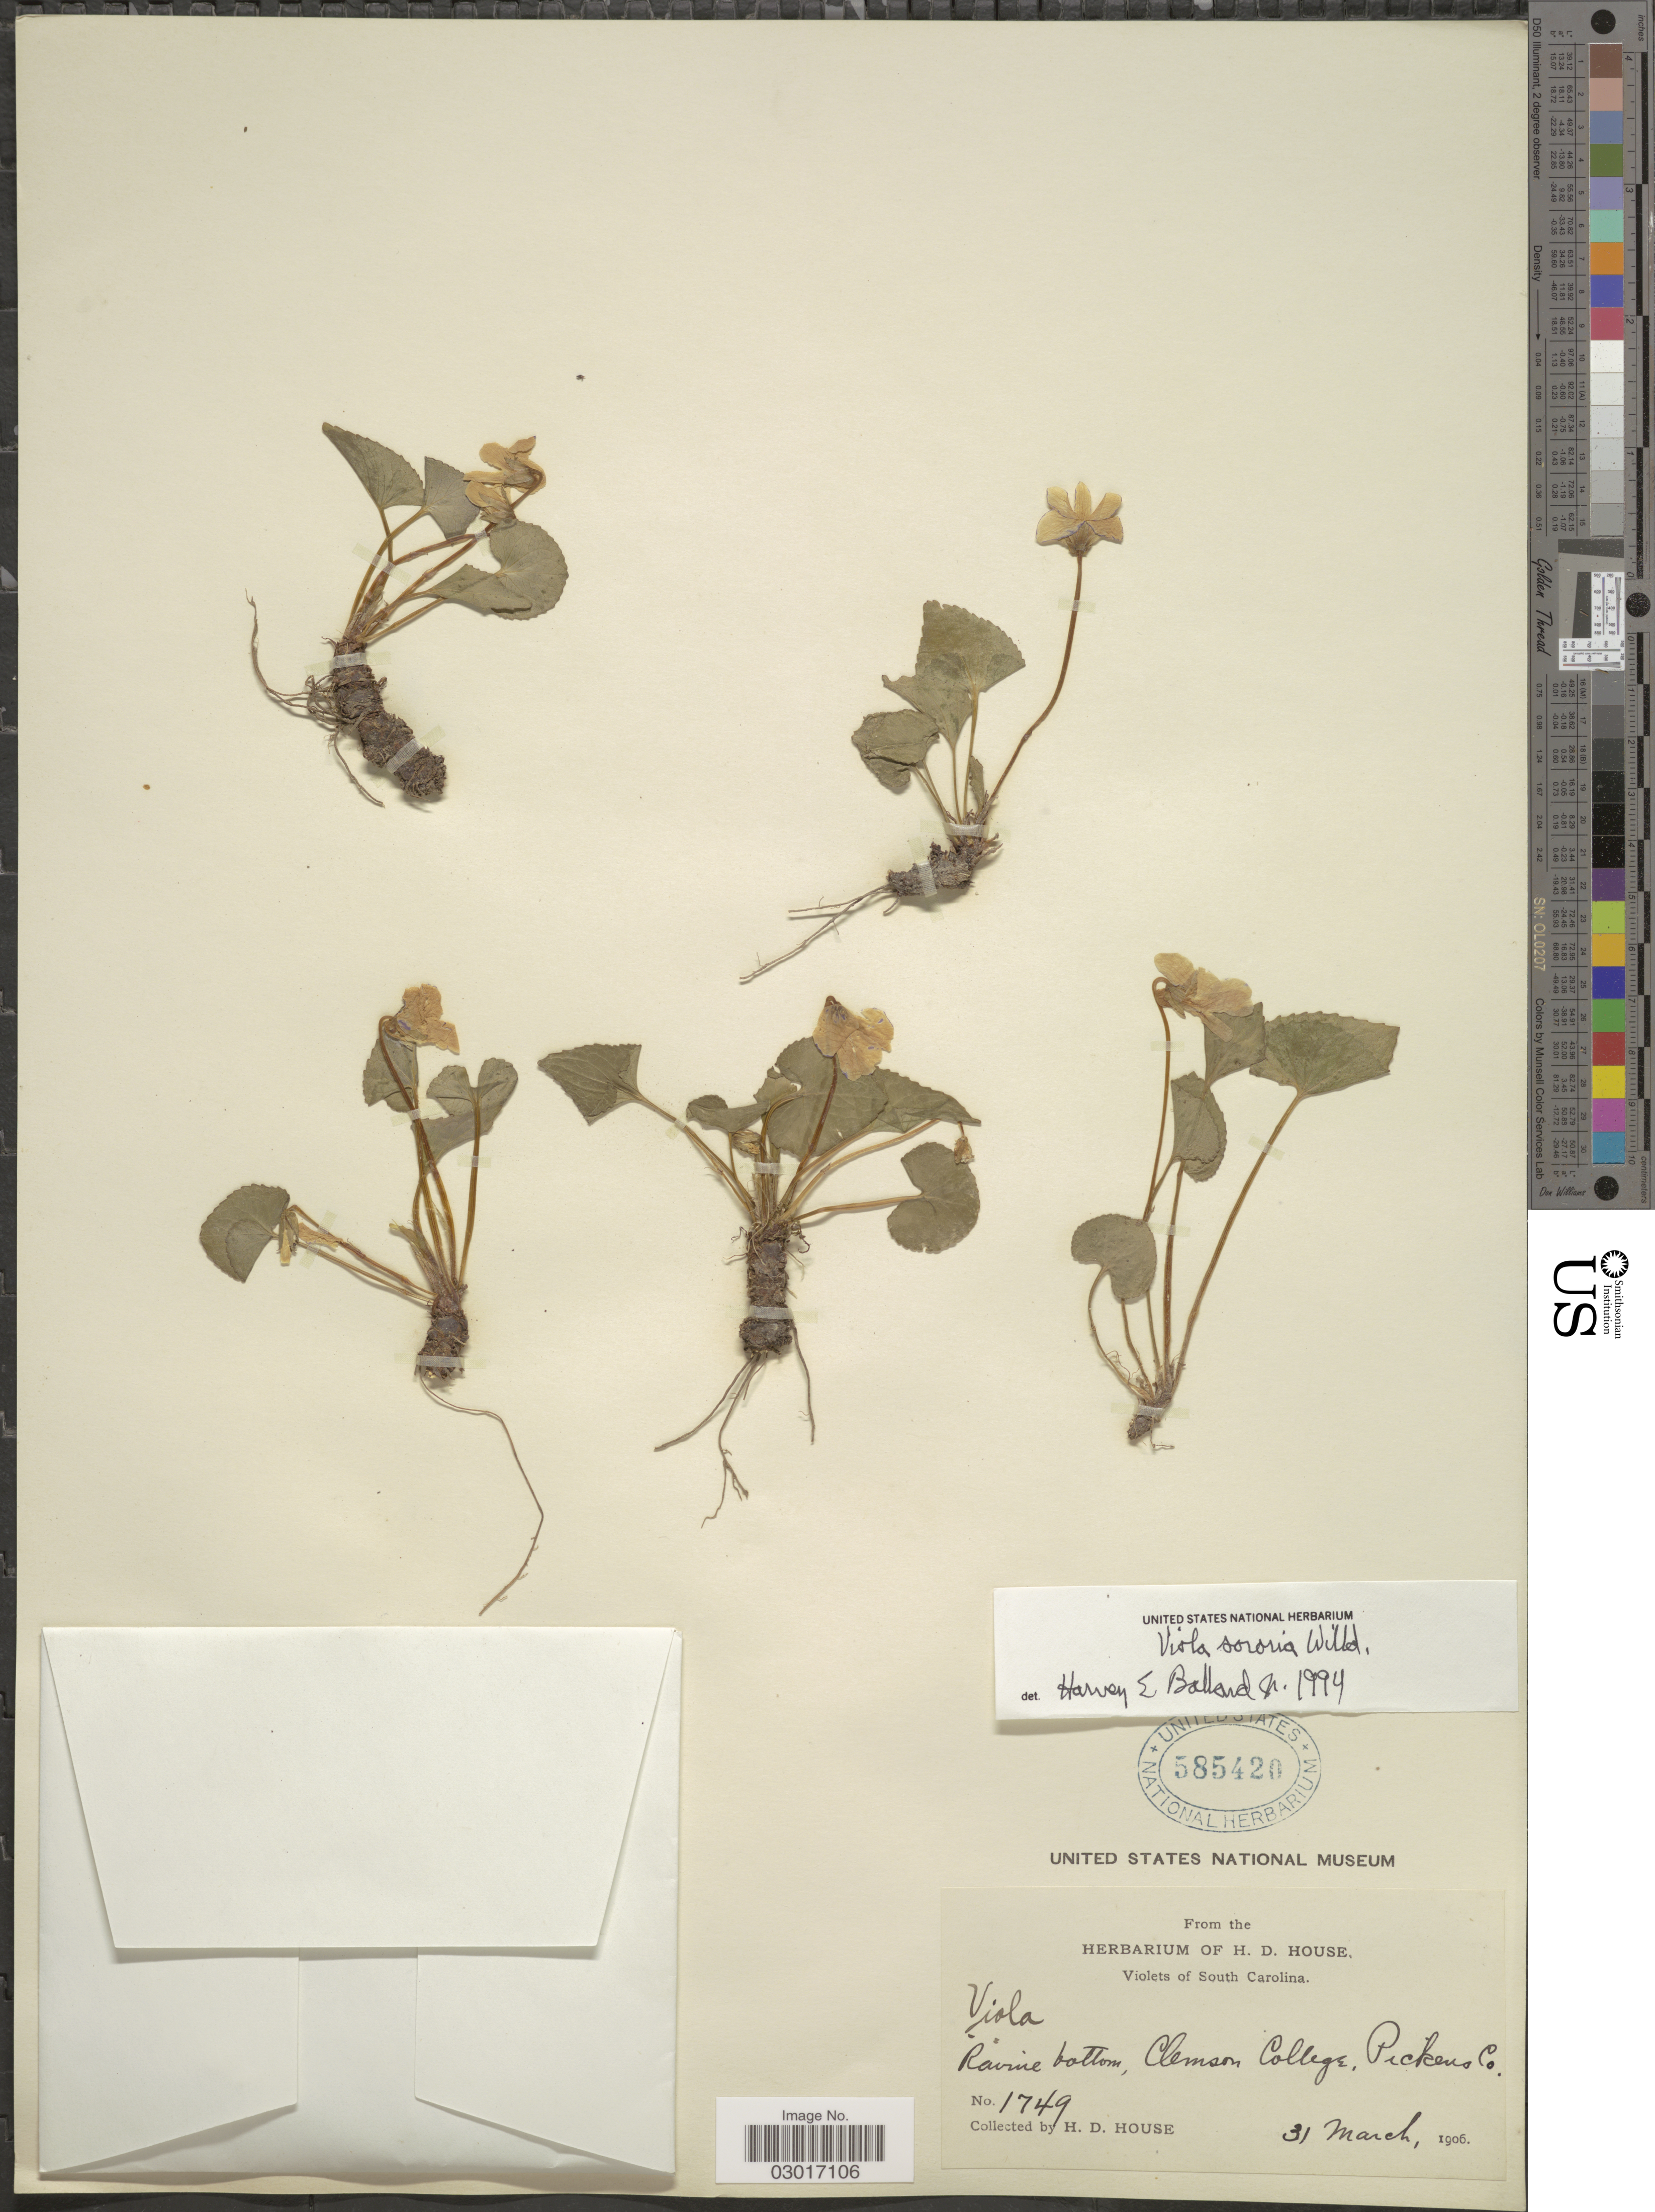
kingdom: Plantae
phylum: Tracheophyta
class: Magnoliopsida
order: Malpighiales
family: Violaceae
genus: Viola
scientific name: Viola sororia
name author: Willd.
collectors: H. D. House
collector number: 1749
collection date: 1906-03-31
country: United States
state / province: South Carolina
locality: Ravine bottom, Clemson College, Pickens Co.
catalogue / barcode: US 585420